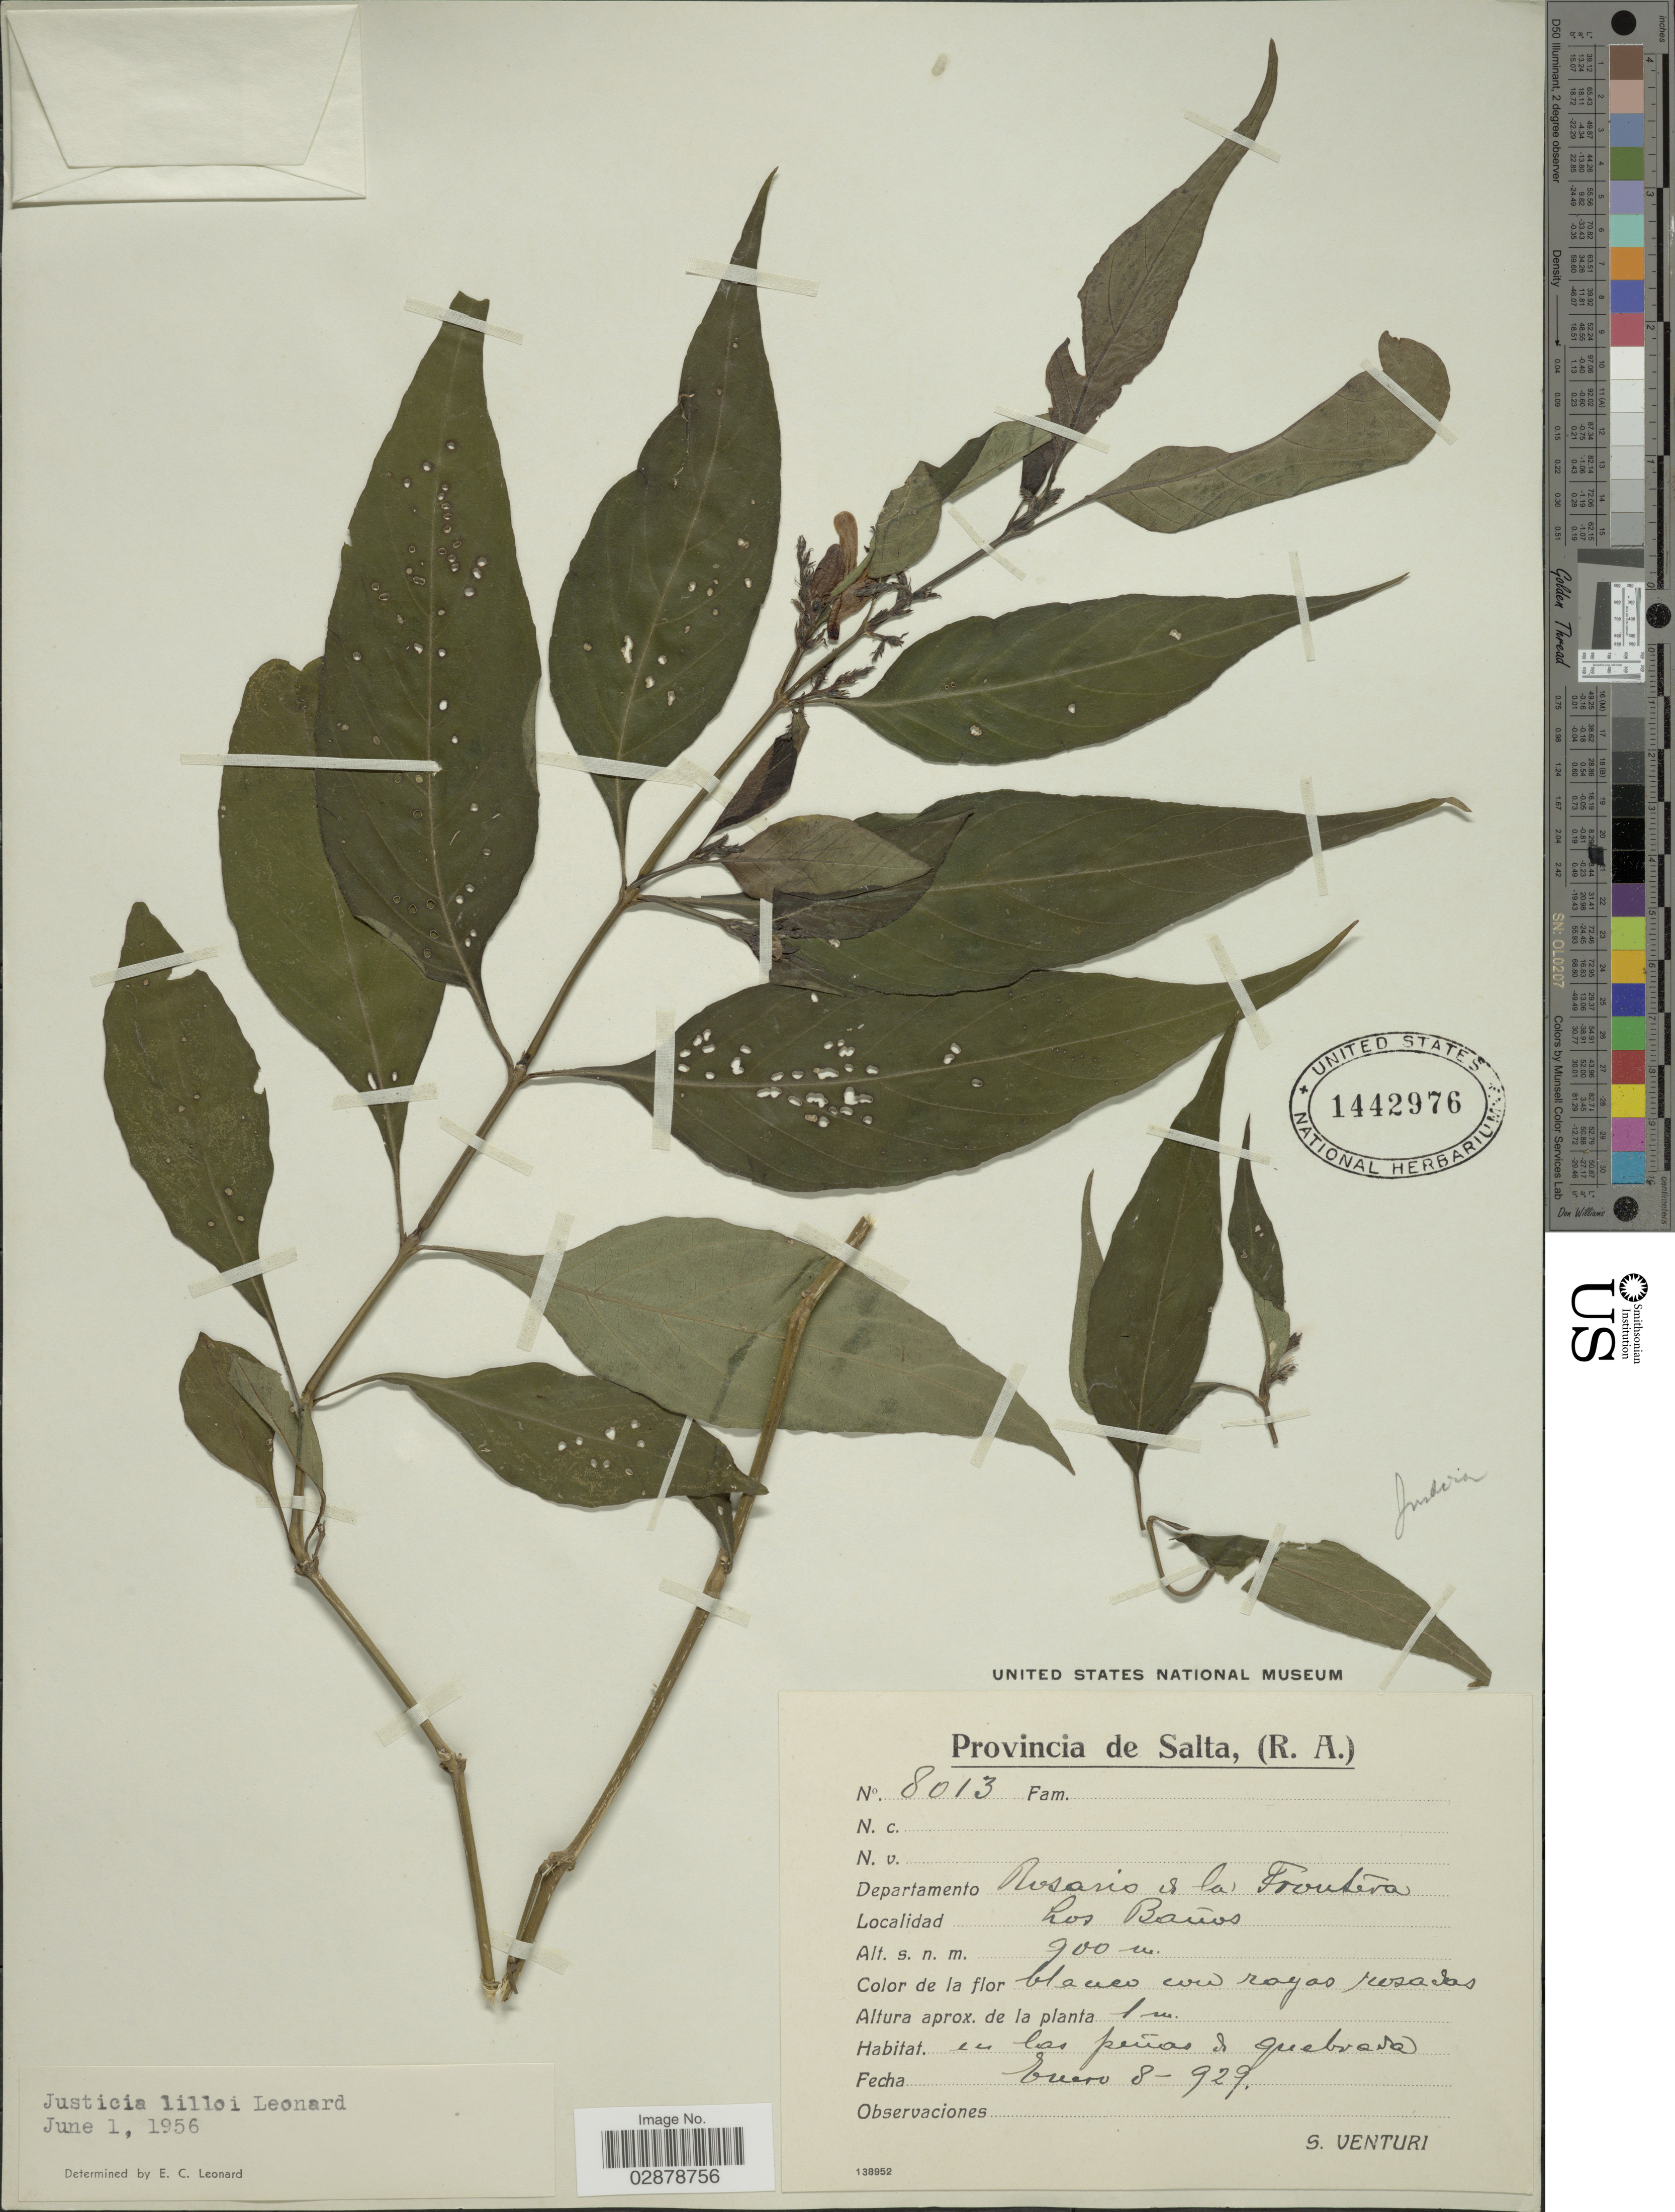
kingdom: Plantae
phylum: Tracheophyta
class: Magnoliopsida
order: Lamiales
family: Acanthaceae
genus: Justicia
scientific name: Justicia corumbensis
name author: (Lindau) Wassh. & C. Ezcurra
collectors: S. Venturi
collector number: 8013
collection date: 1929-01-08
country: Argentina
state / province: Salta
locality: Departamento Rosario de la Frontera. Los Baños.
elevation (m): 900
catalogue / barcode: US 1442976